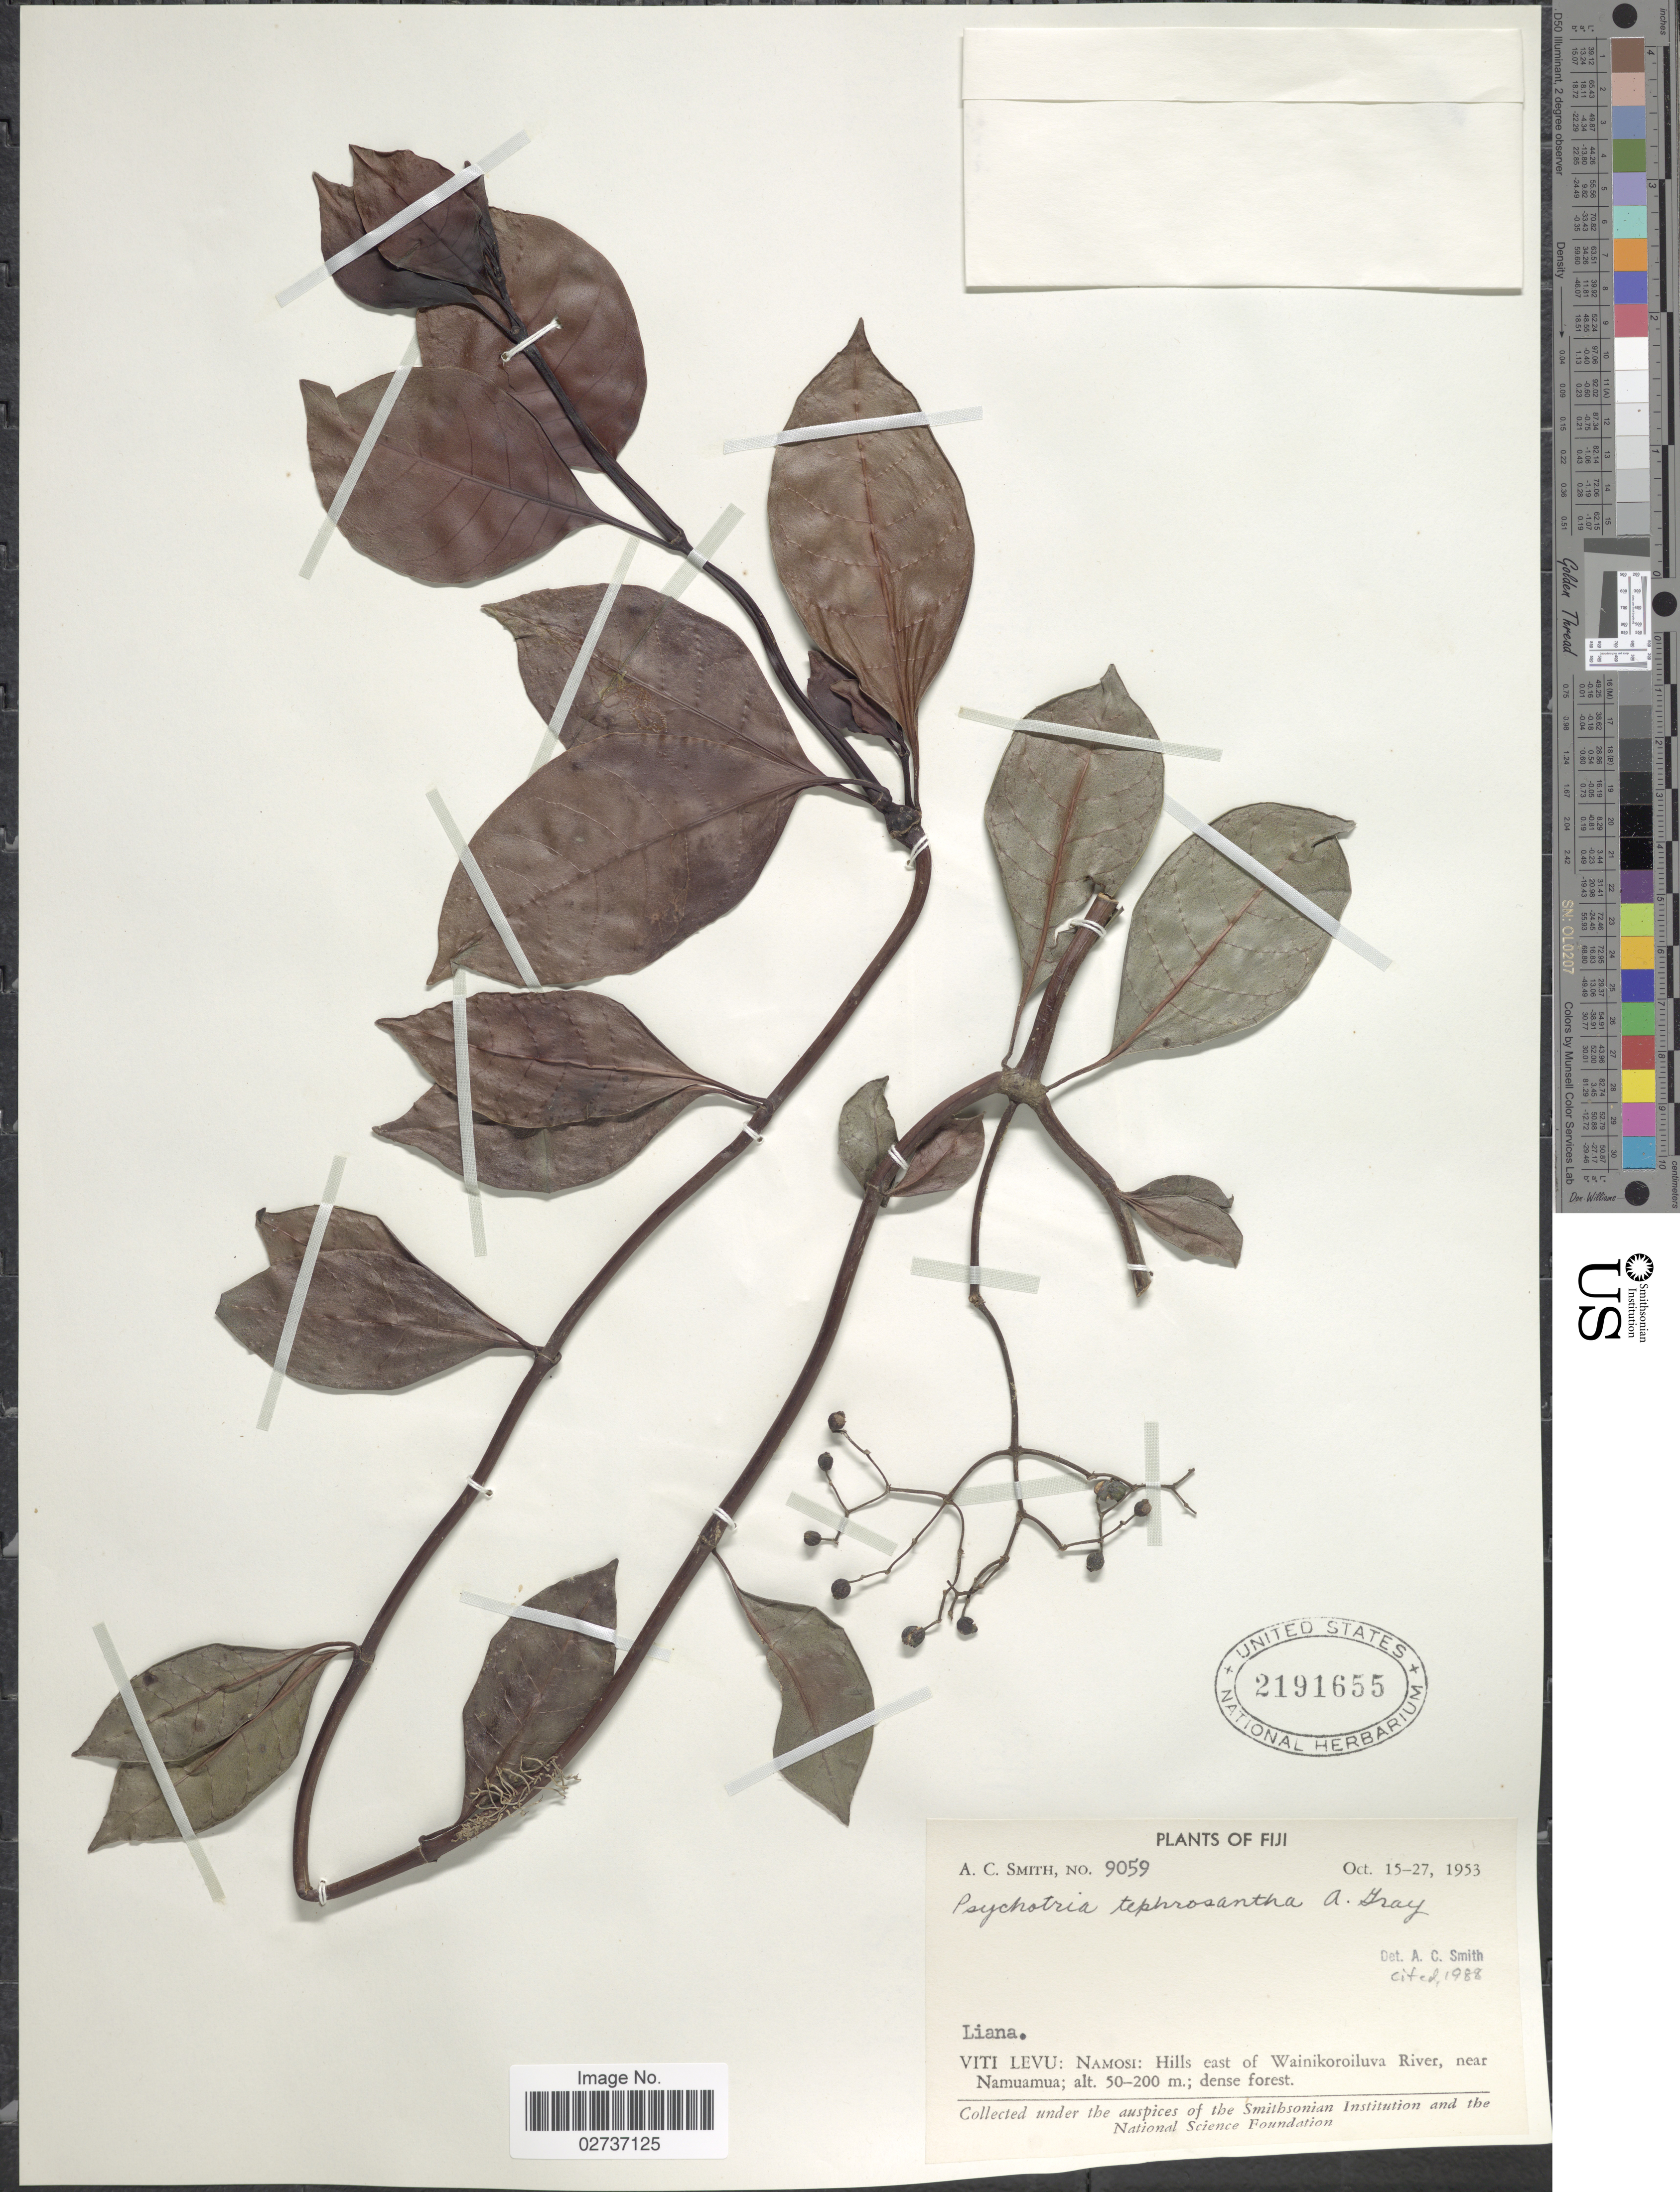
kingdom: Plantae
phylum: Tracheophyta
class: Magnoliopsida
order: Gentianales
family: Rubiaceae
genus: Psychotria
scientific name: Psychotria tephrosantha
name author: A. Gray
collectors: A. C. Smith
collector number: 9059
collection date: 1953-10-15/1953-10-27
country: Fiji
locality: Viti Levu: Namosi: Hills east of Wainikoroiluva River, near Namuamua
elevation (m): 50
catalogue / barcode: US 2191655